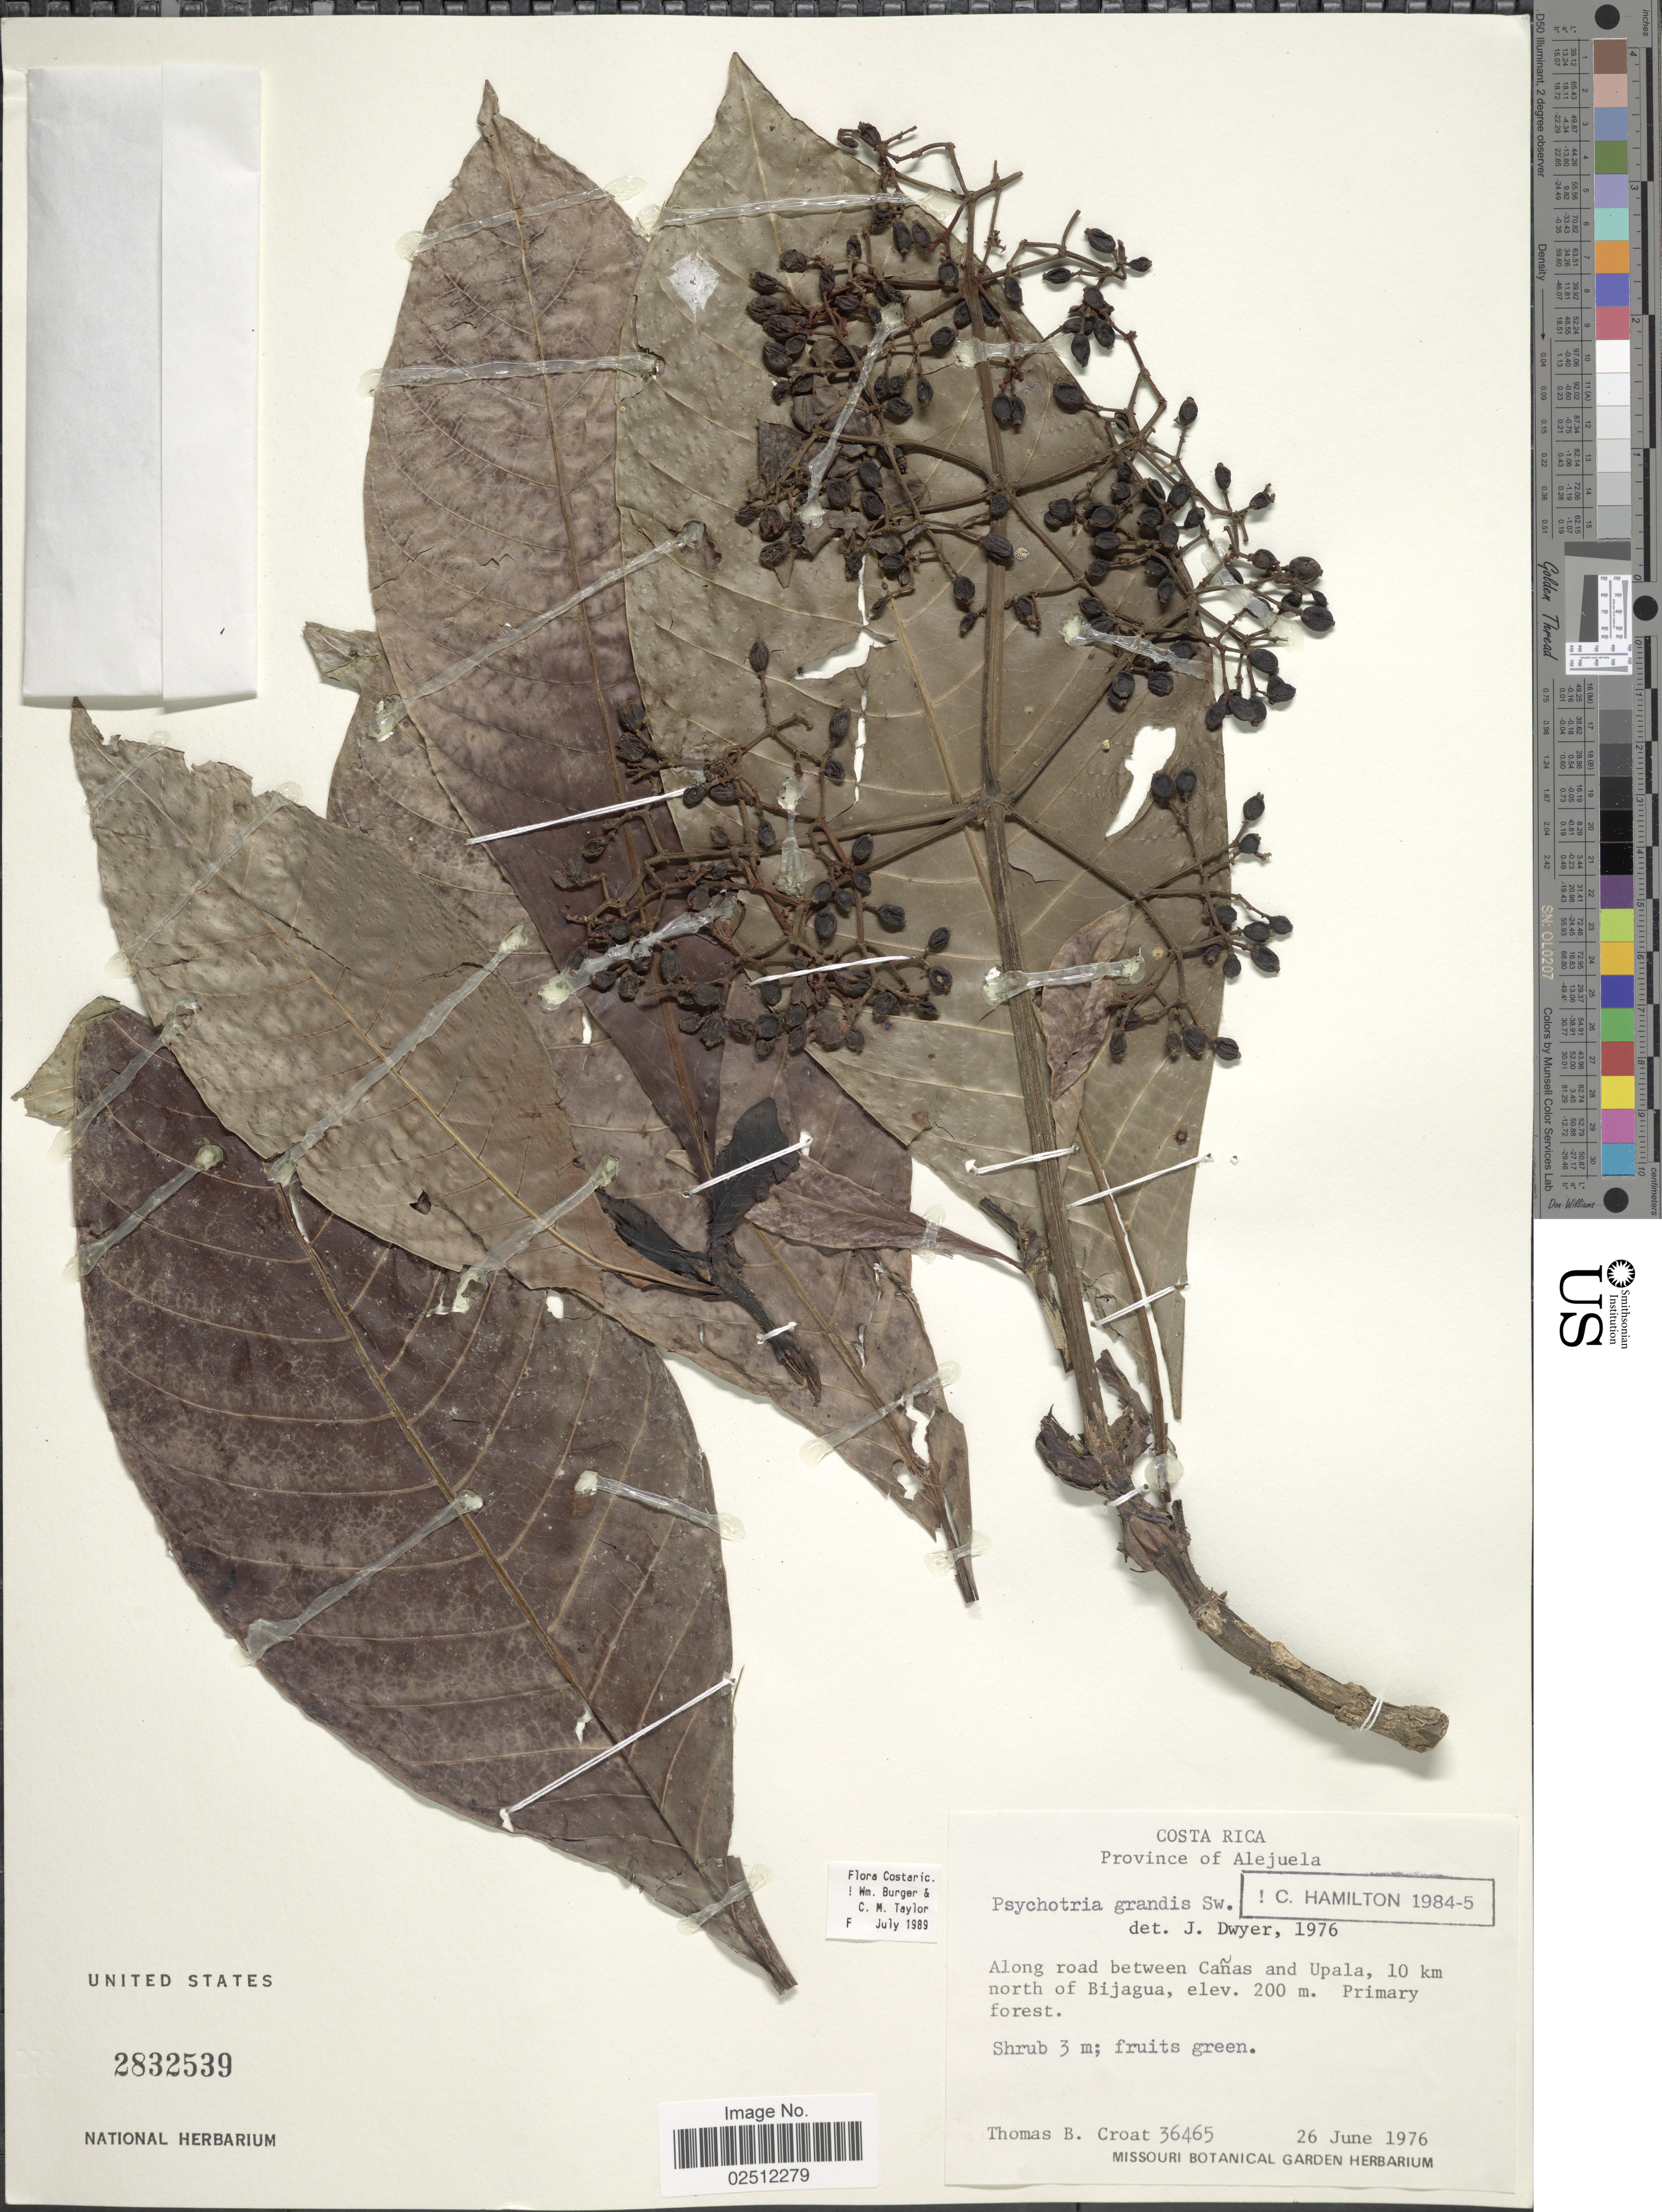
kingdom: Plantae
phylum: Tracheophyta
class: Magnoliopsida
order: Gentianales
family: Rubiaceae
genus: Psychotria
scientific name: Psychotria grandis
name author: Sw.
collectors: T. B. Croat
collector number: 36465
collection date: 1976-06-26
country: Costa Rica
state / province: Alajuela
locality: Along road between Cañas and Upala, 10 km north of Bijagua. Primary forest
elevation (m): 200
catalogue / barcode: US 2832539